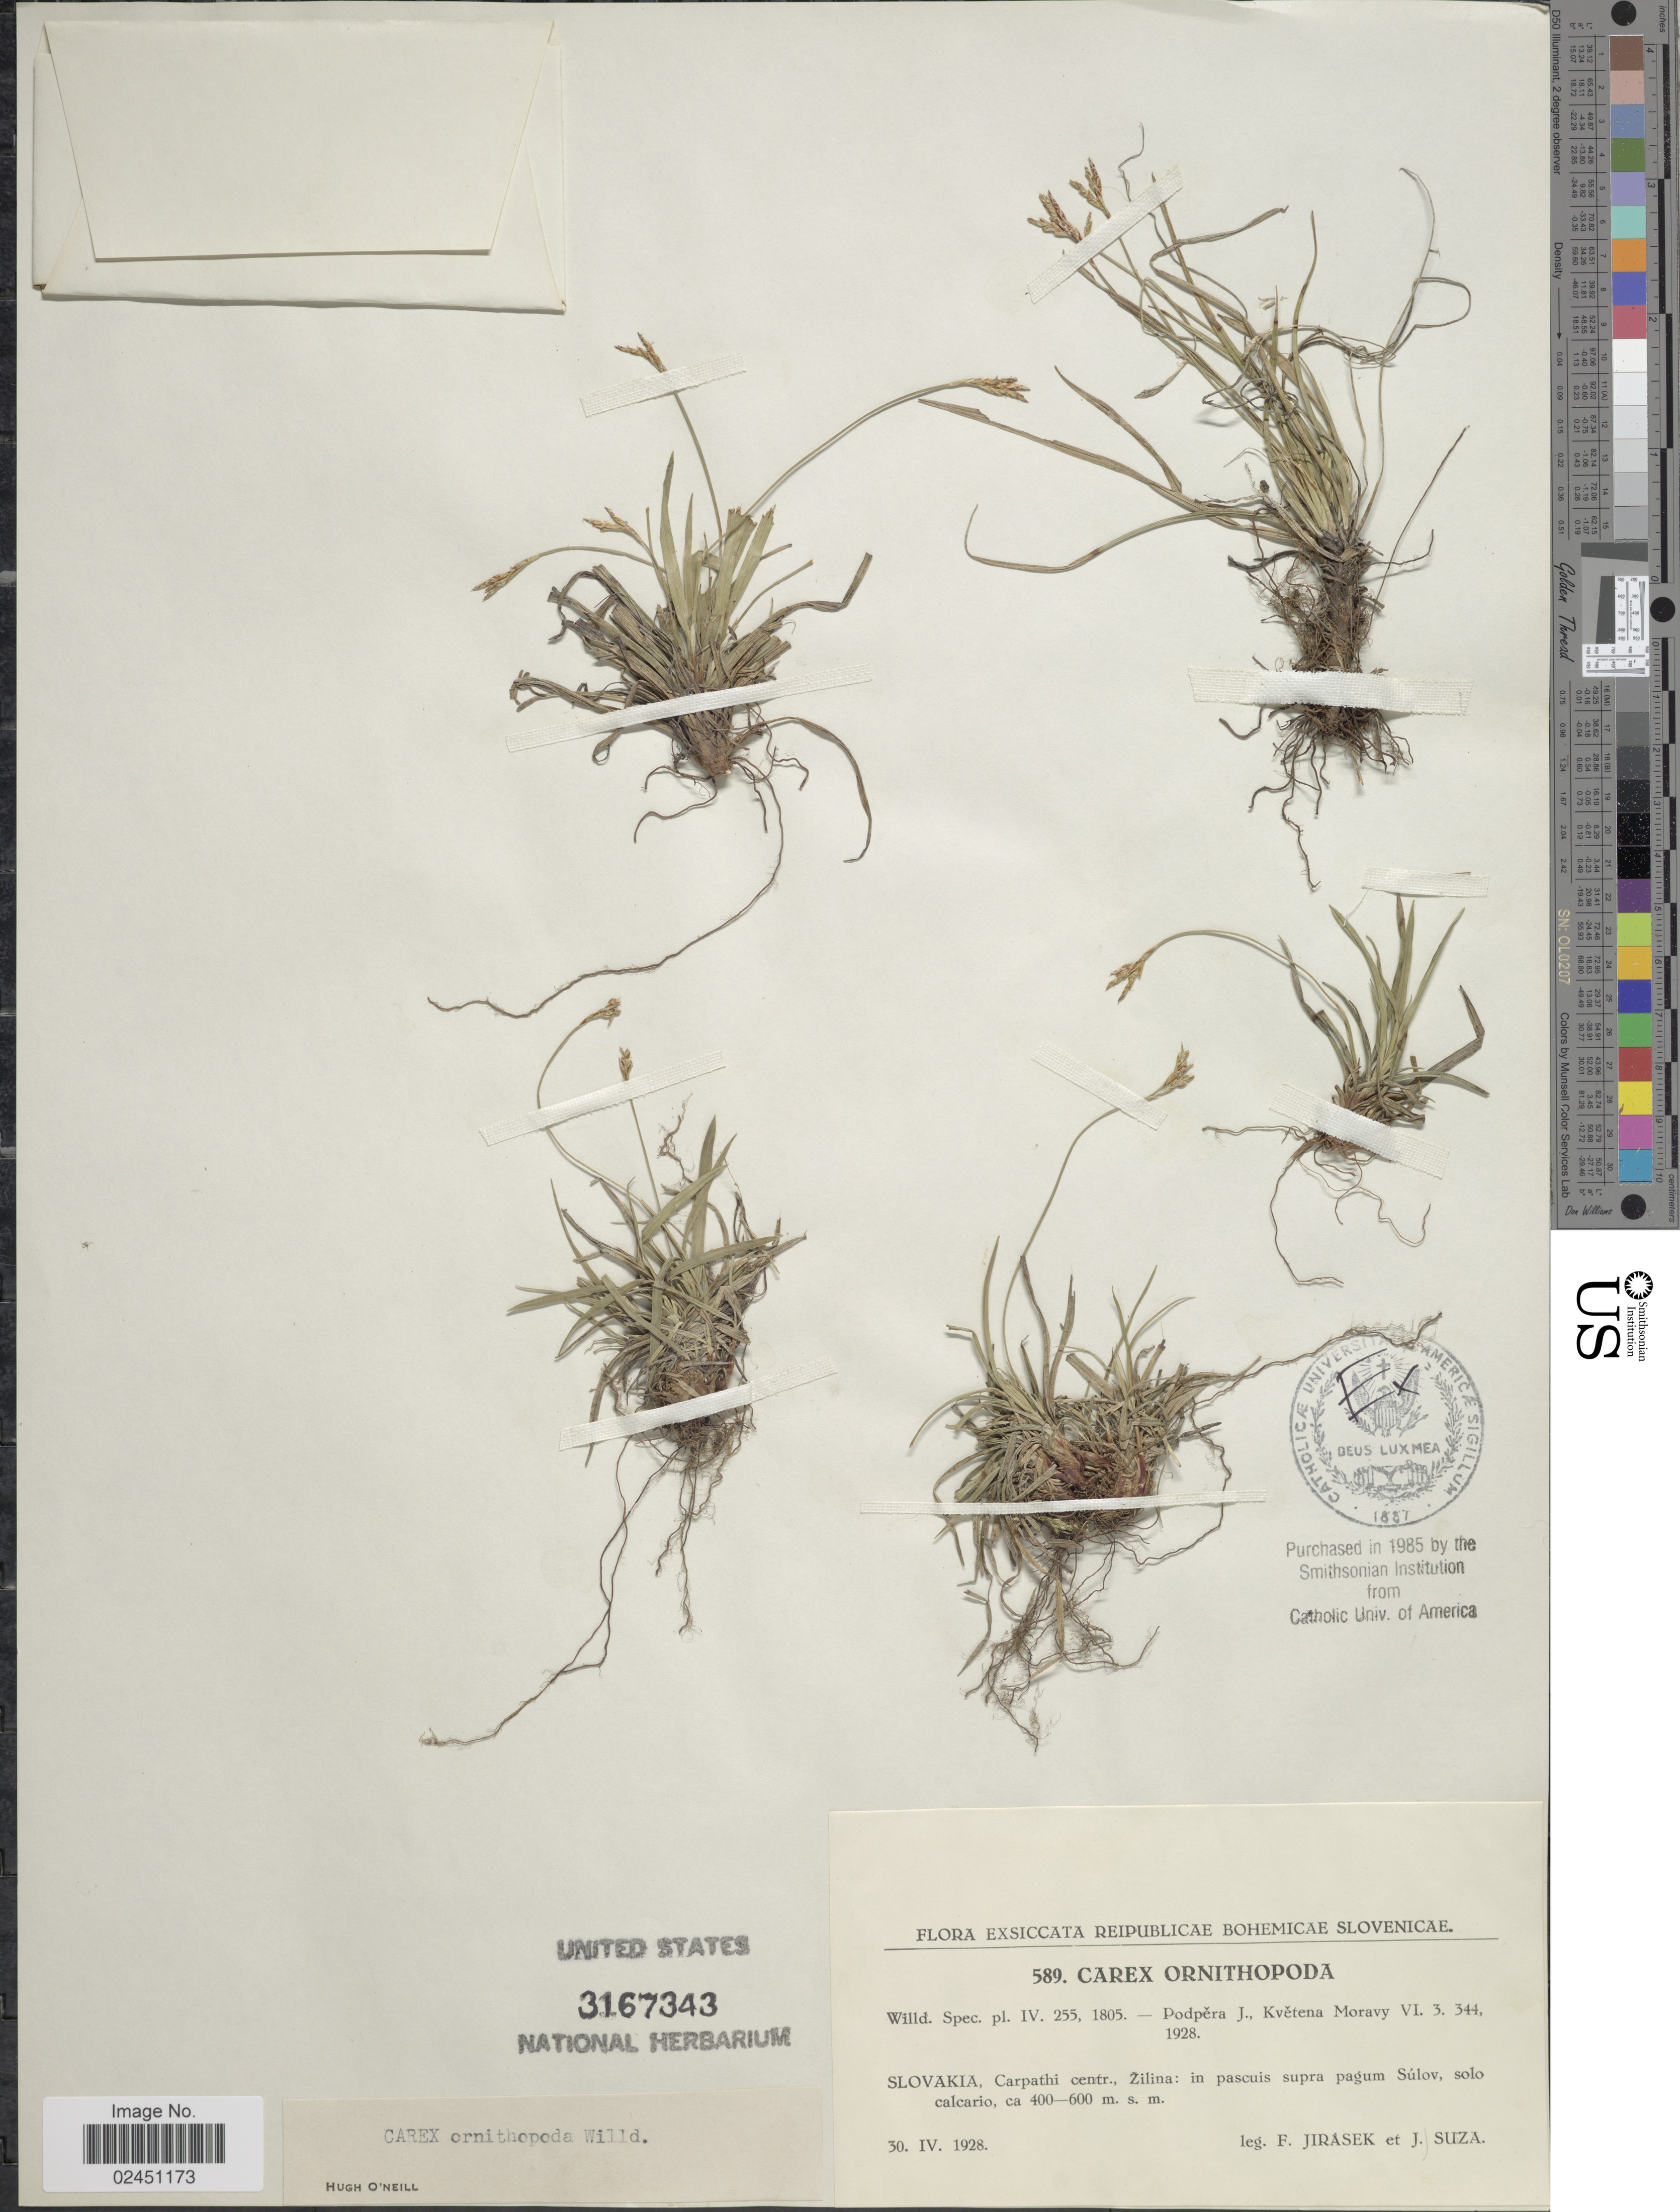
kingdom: Plantae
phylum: Tracheophyta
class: Liliopsida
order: Poales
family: Cyperaceae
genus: Carex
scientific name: Carex ornithopoda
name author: Willd.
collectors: F. Jirasek & J. Suza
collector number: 589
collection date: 1928-04-30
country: Slovakia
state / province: Zilinsky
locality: Reipublicae Bohemicae Slovenicae Carpathi centr.: Zilina: in pascuis supra pagum Sulov, solo calcario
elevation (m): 400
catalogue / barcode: US 3167343